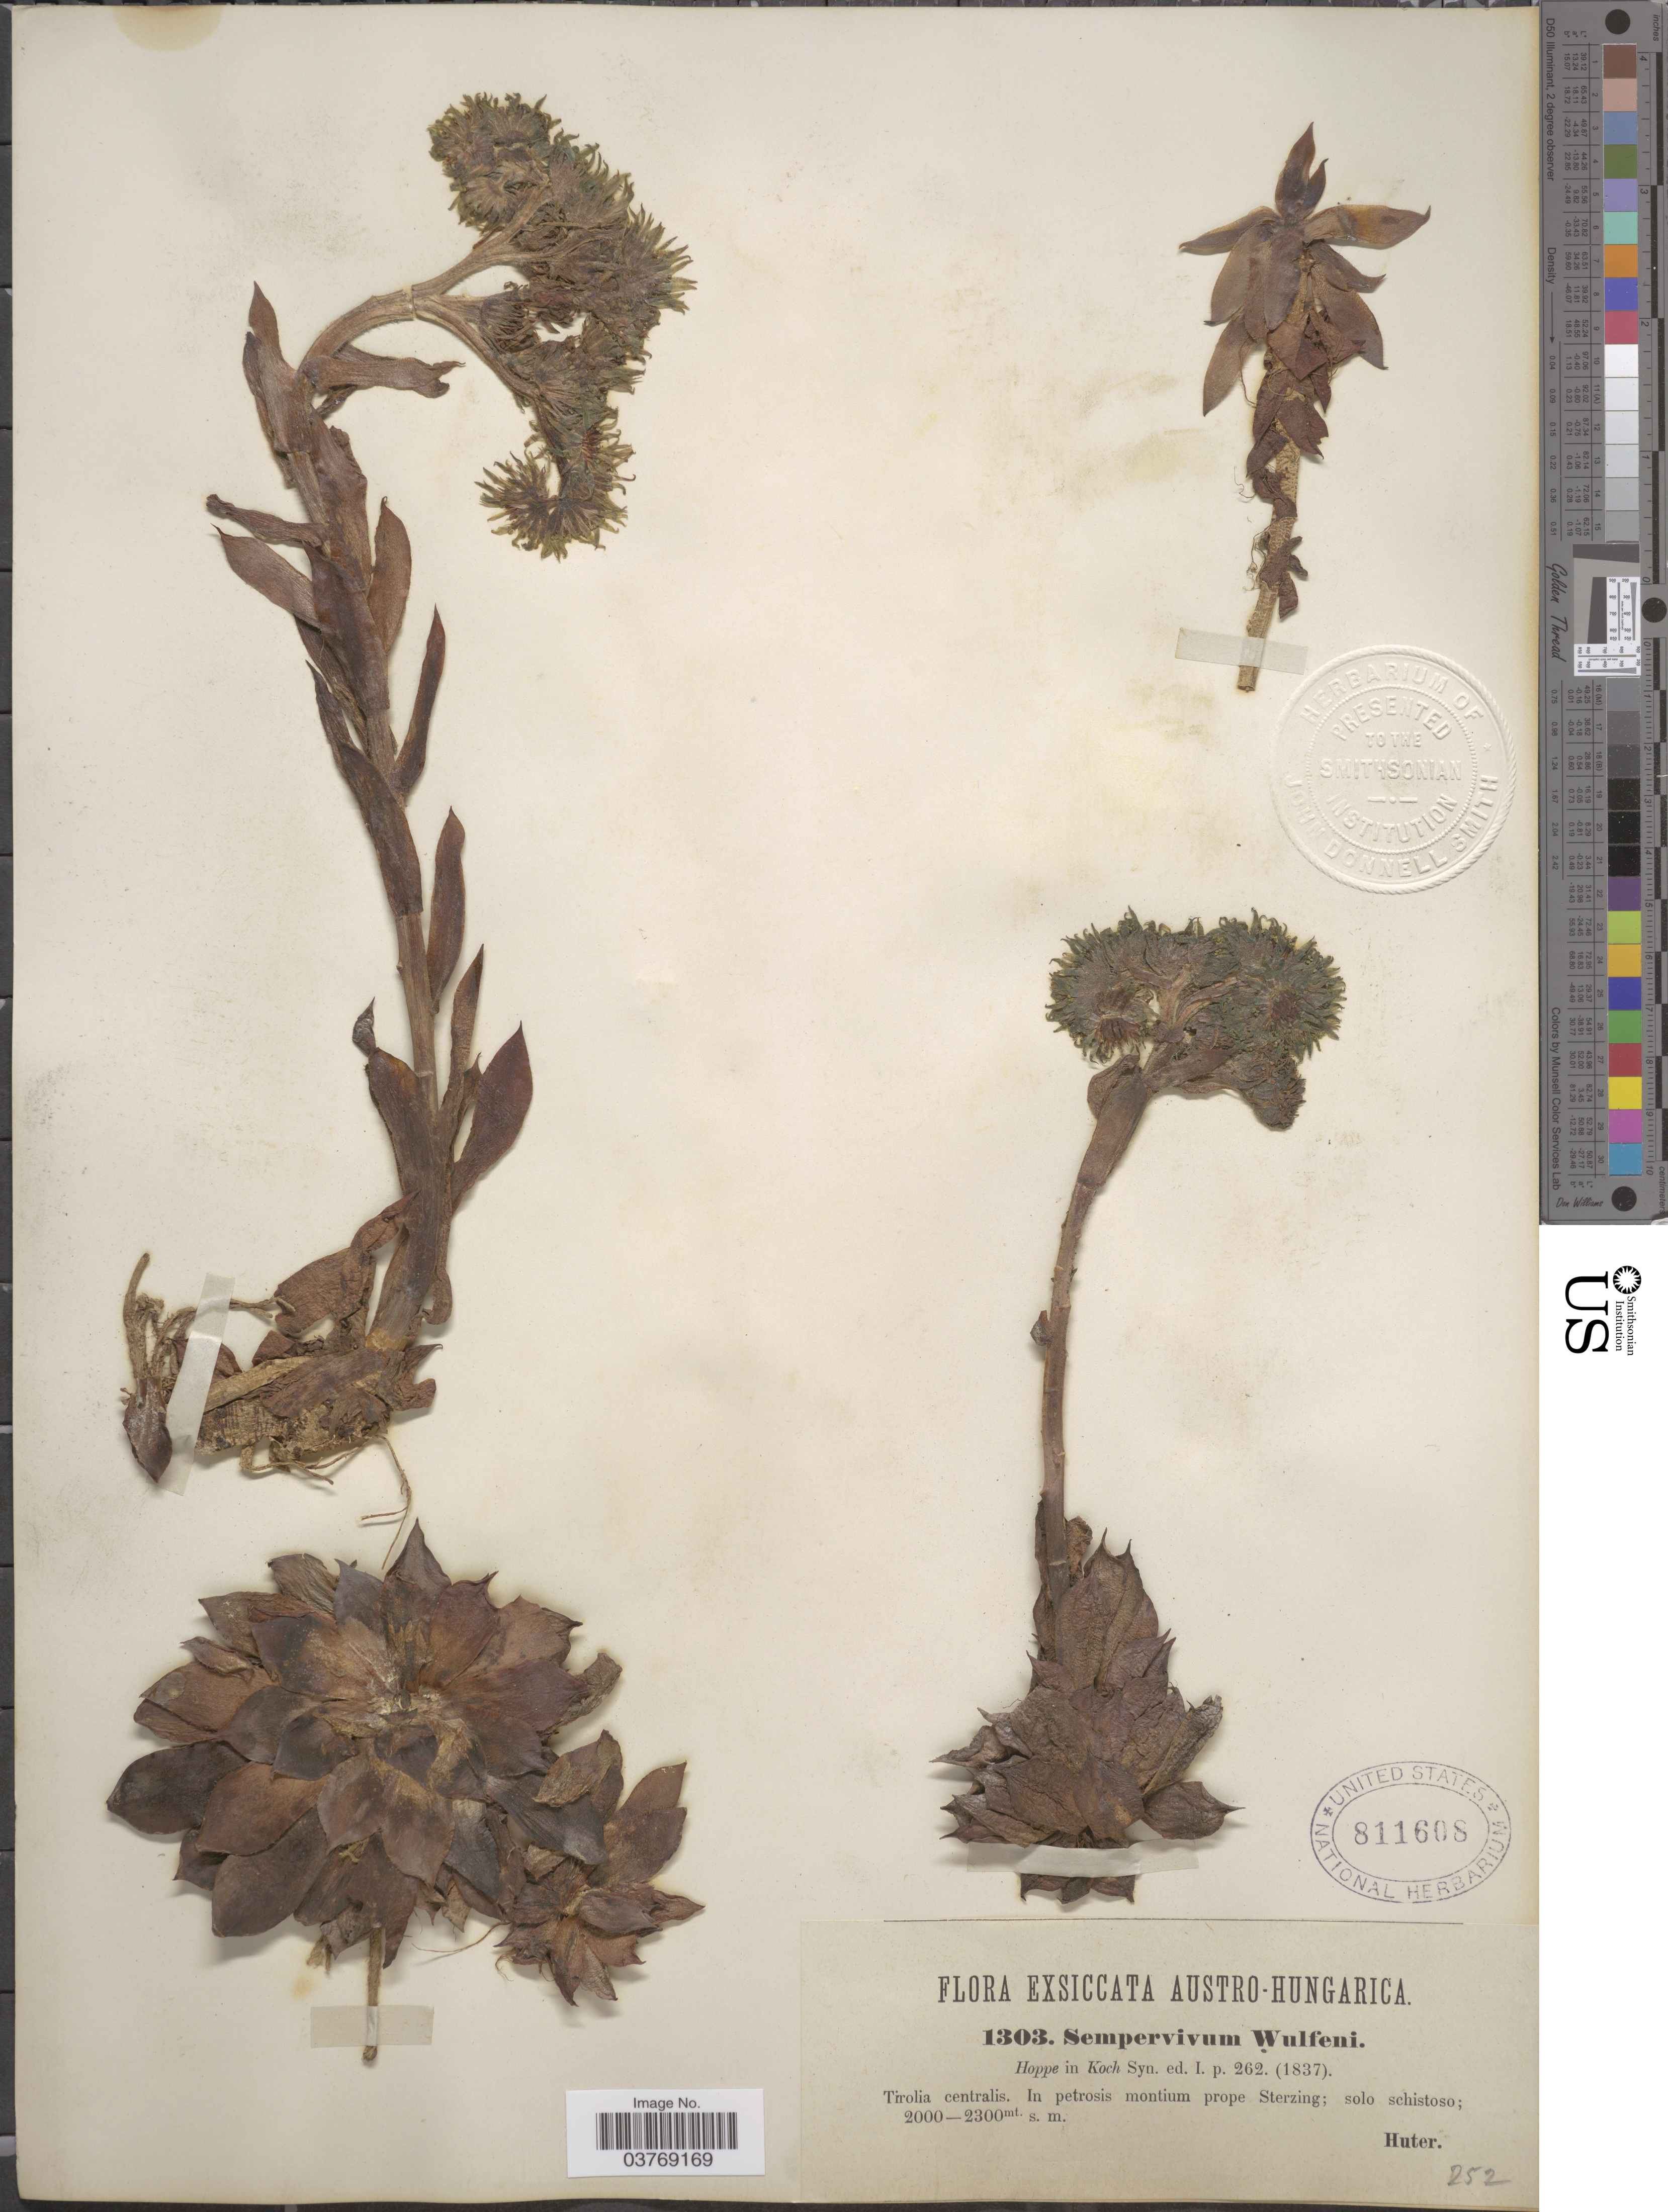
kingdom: Plantae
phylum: Tracheophyta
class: Magnoliopsida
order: Saxifragales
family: Crassulaceae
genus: Sempervivum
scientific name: Sempervivum wulfenii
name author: Hoppe ex Mert. & W.D.J. Koch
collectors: -. Huter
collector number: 1303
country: Italy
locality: Austro - Hungarica. Tirolia centralis. In petrosis montium prope Sterzing.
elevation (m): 2000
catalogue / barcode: US 811608